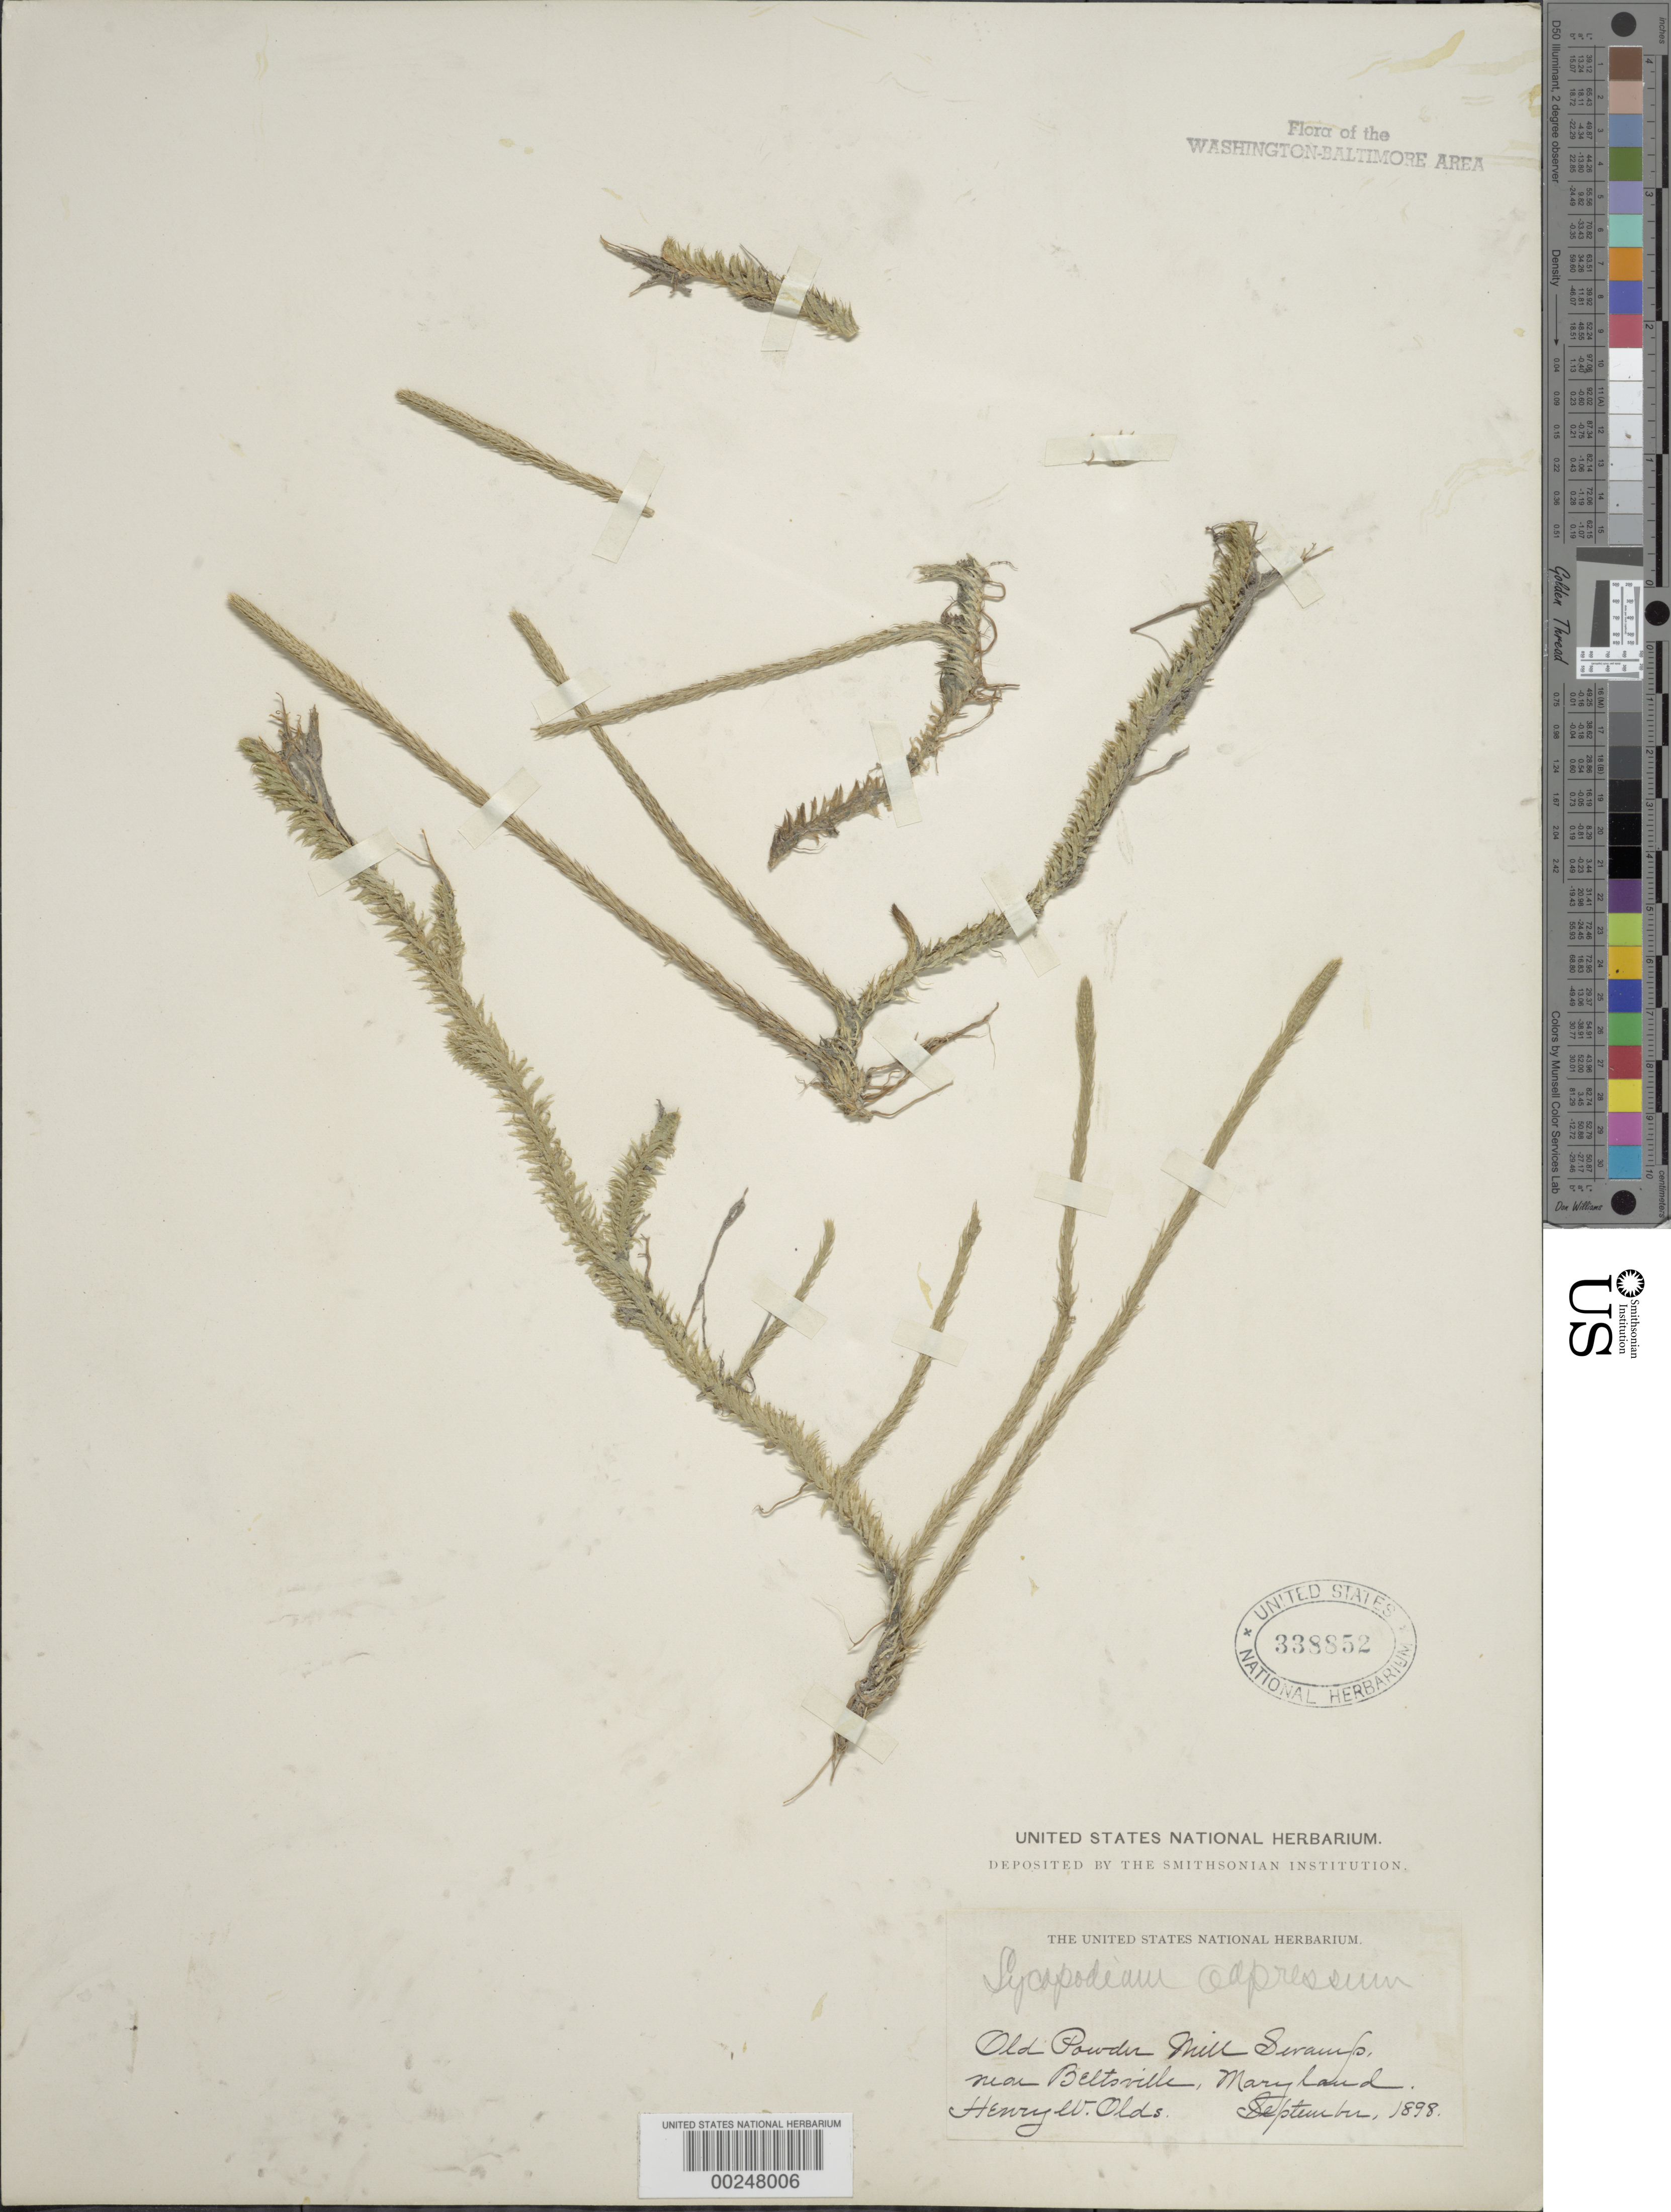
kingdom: Plantae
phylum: Tracheophyta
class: Lycopodiopsida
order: Lycopodiales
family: Lycopodiaceae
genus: Lycopodiella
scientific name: Lycopodiella appressa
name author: (Chapm.) Cranfill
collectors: H. W. Olds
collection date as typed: Sep 1898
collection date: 1898-09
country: United States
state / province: Maryland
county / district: Prince George's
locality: Near Beltsville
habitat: Swamp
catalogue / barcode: US 338852